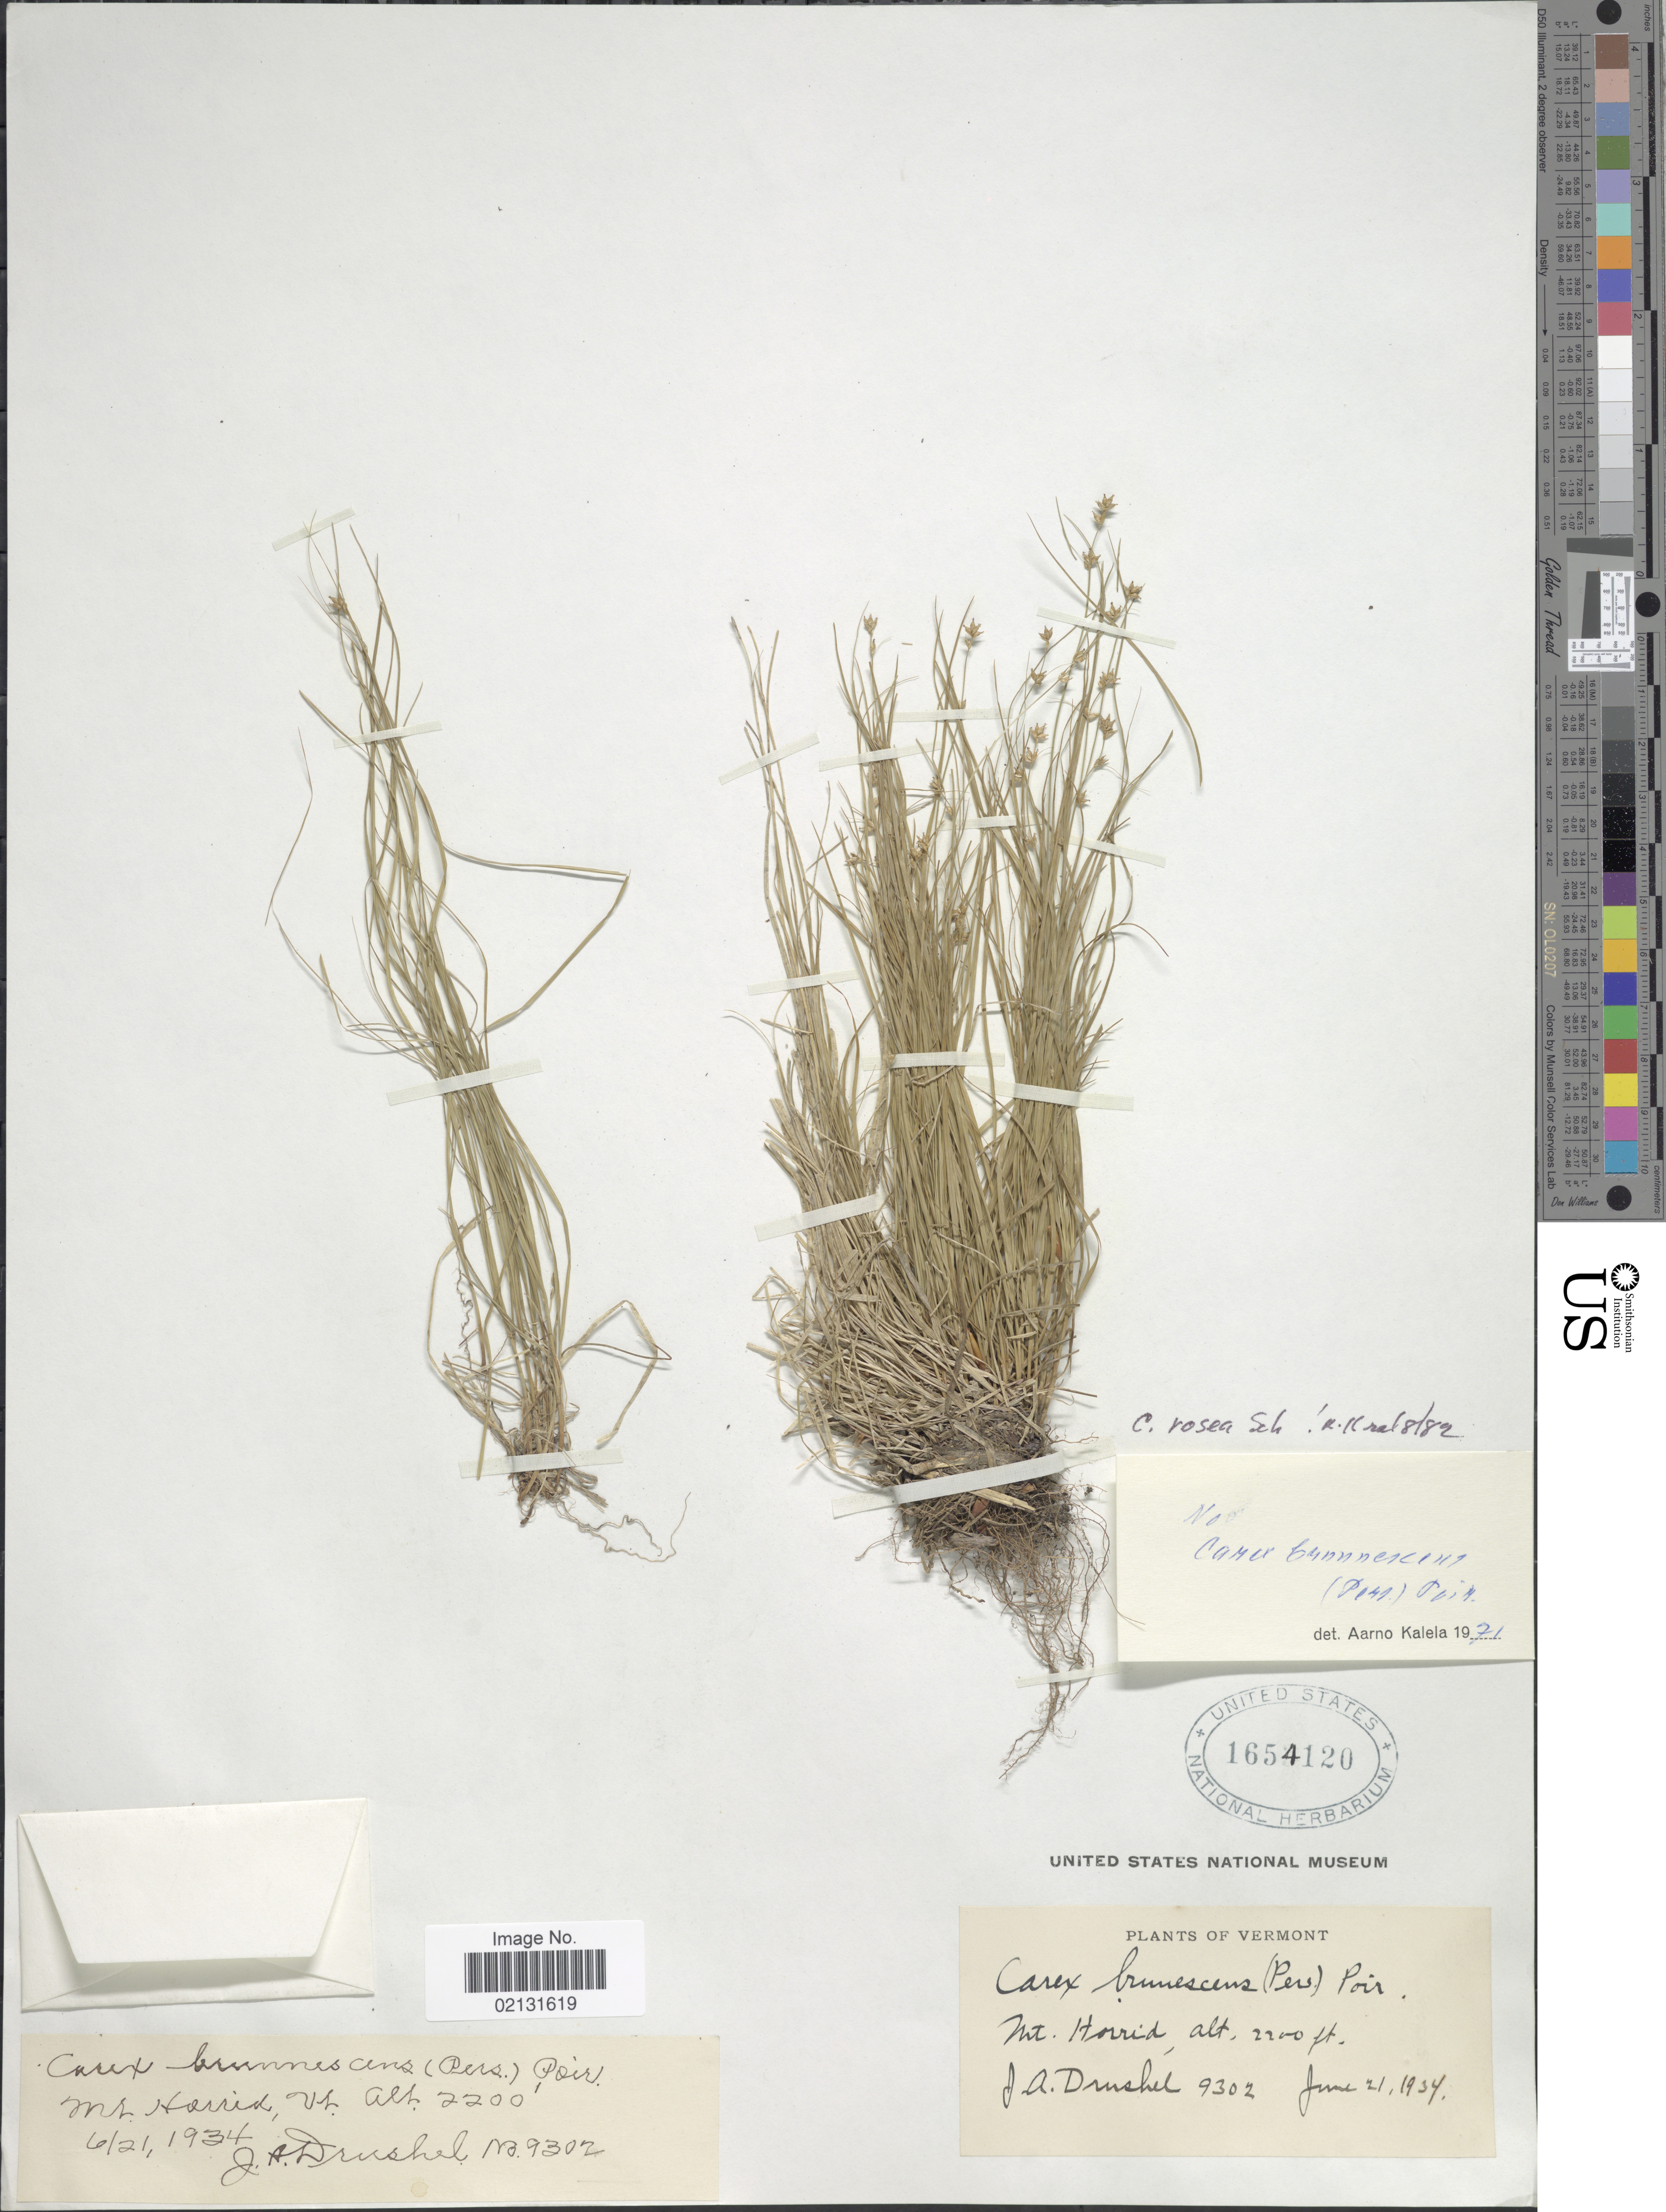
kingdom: Plantae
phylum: Tracheophyta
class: Liliopsida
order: Poales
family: Cyperaceae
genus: Carex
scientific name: Carex rosea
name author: Willd.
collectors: J. A. Drushel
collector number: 9302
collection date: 1934-06-21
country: United States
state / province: Vermont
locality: Mt. Herrid.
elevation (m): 671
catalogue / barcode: US 1654120